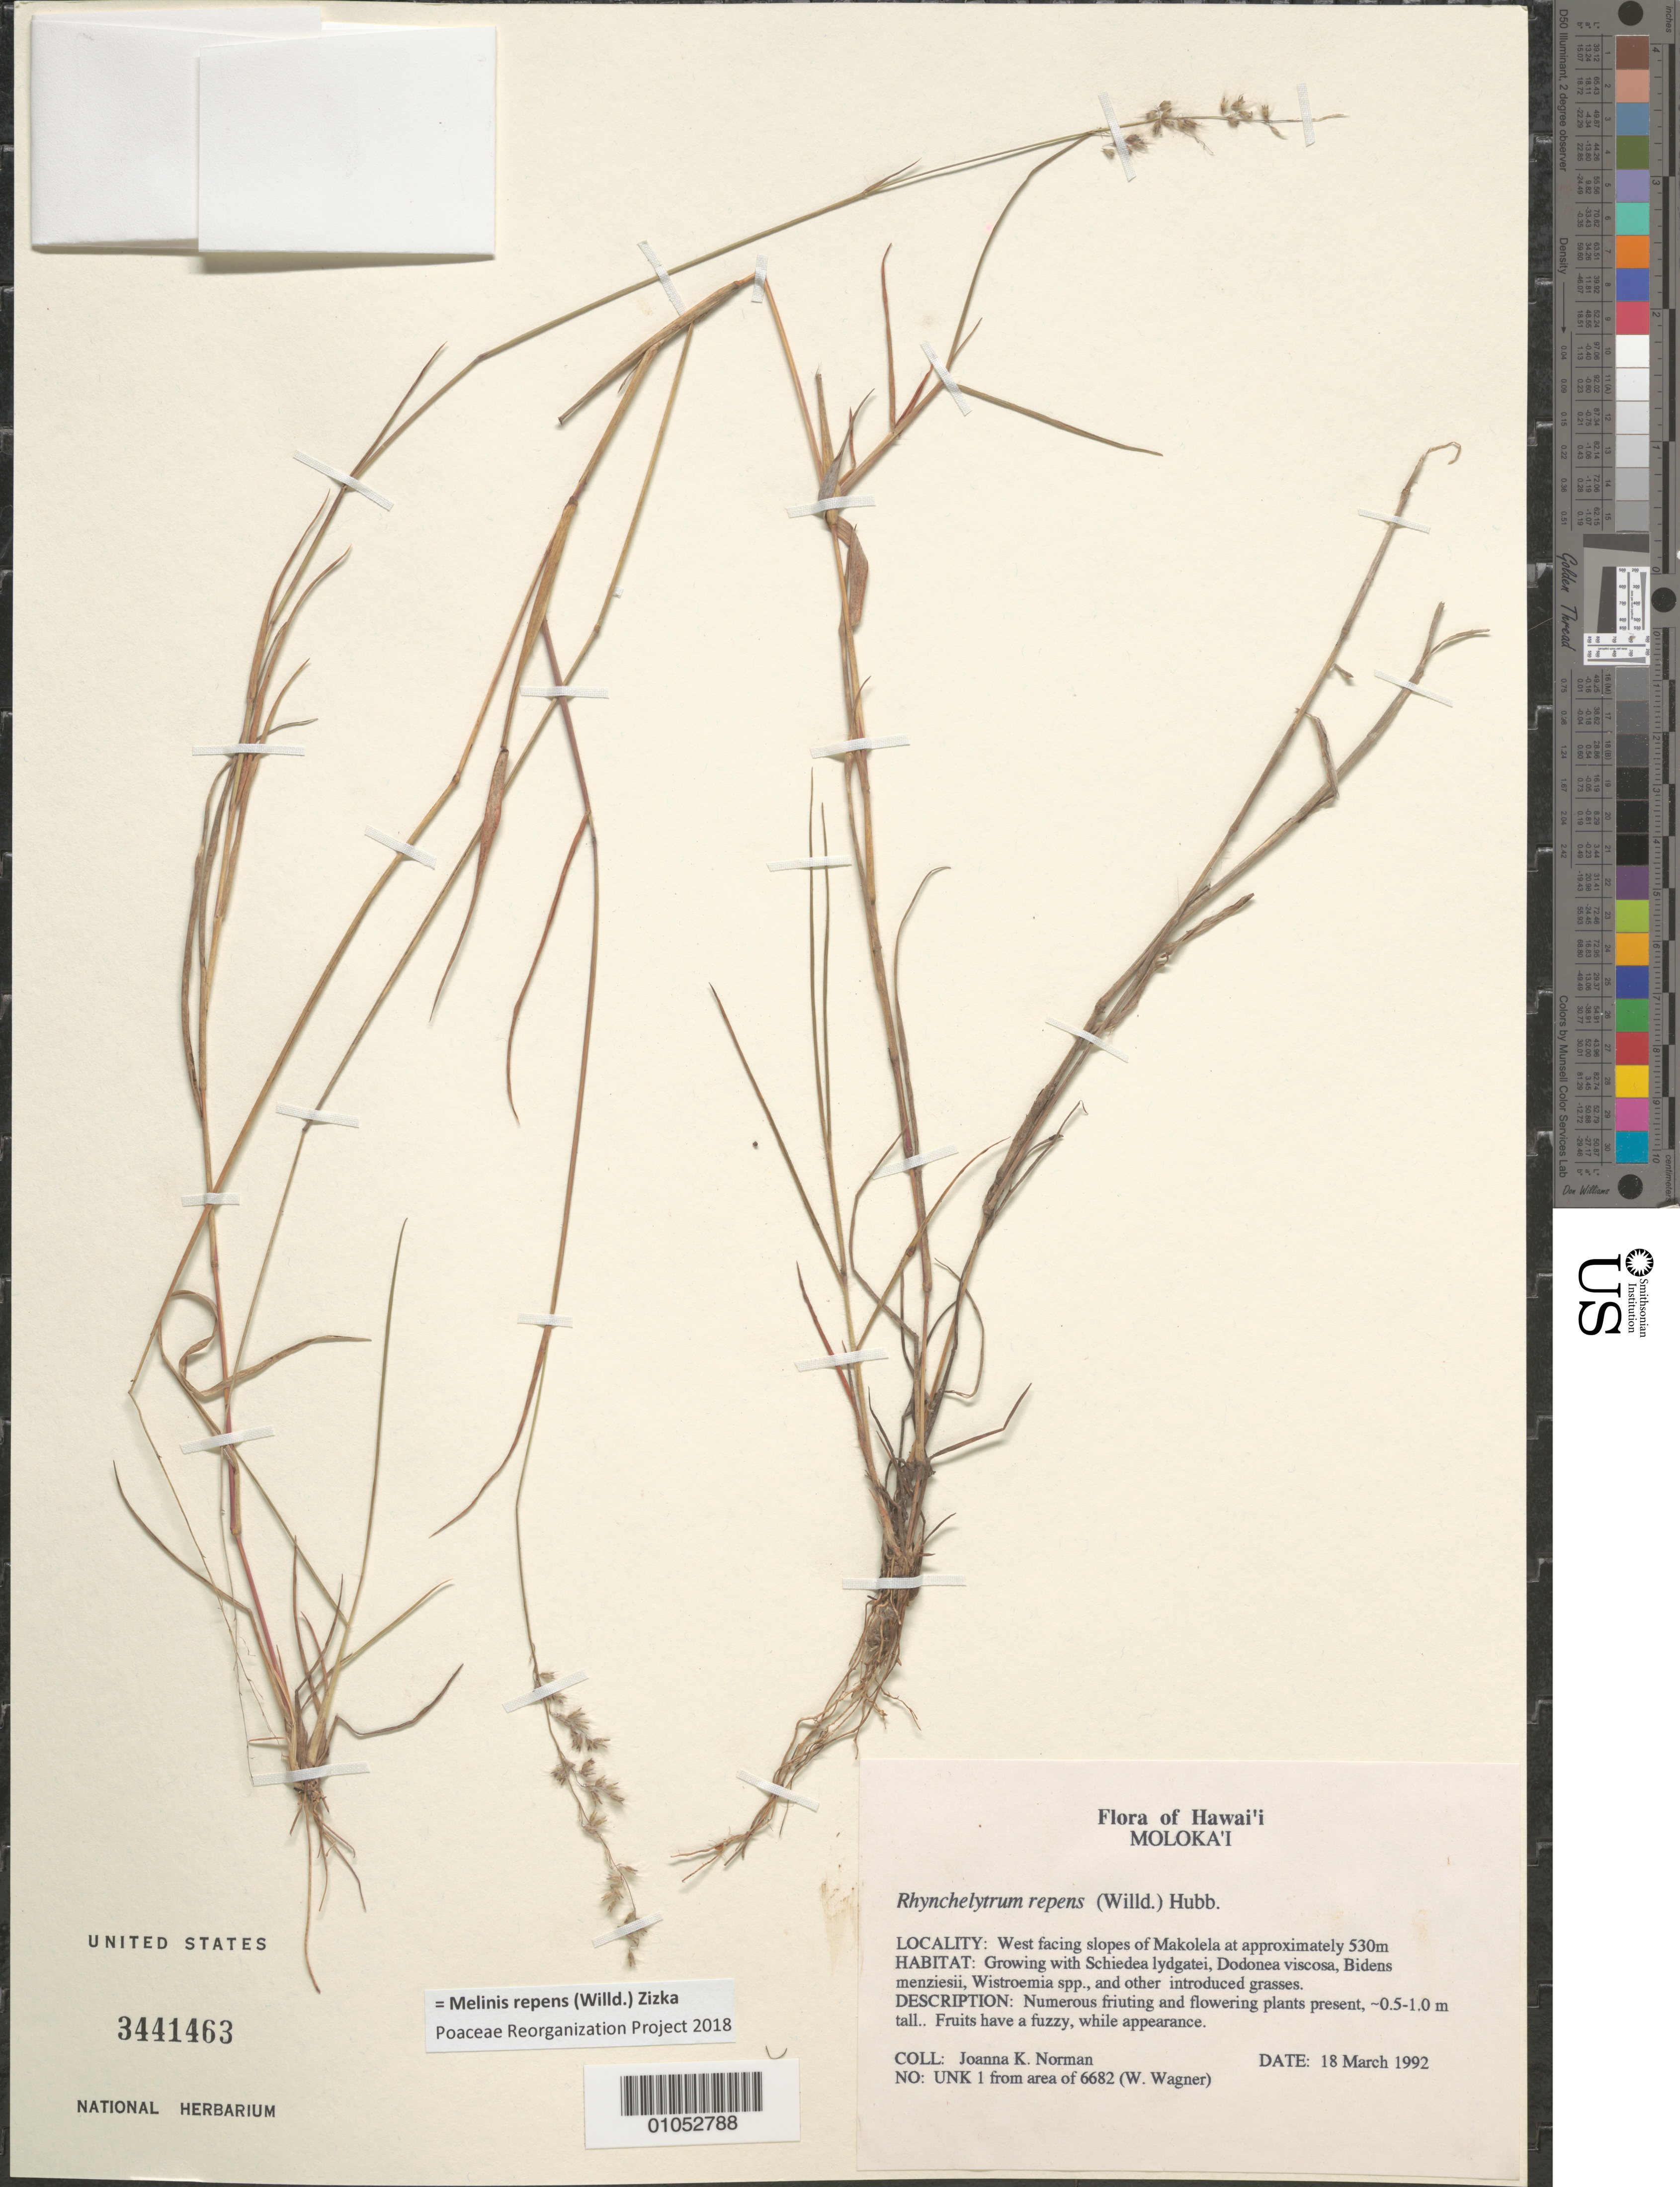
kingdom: Plantae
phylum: Tracheophyta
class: Liliopsida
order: Poales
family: Poaceae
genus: Melinis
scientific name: Melinis repens subsp. repens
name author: (Willd.) Zizka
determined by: Faccenda, K.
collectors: J. Norman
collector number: UNK. 1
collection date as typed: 18 Mar 1992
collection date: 1992-03-18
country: United States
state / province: Hawaii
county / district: Maui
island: Moloka'i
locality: West facing slopes of Makolela.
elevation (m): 530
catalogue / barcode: US 3441463